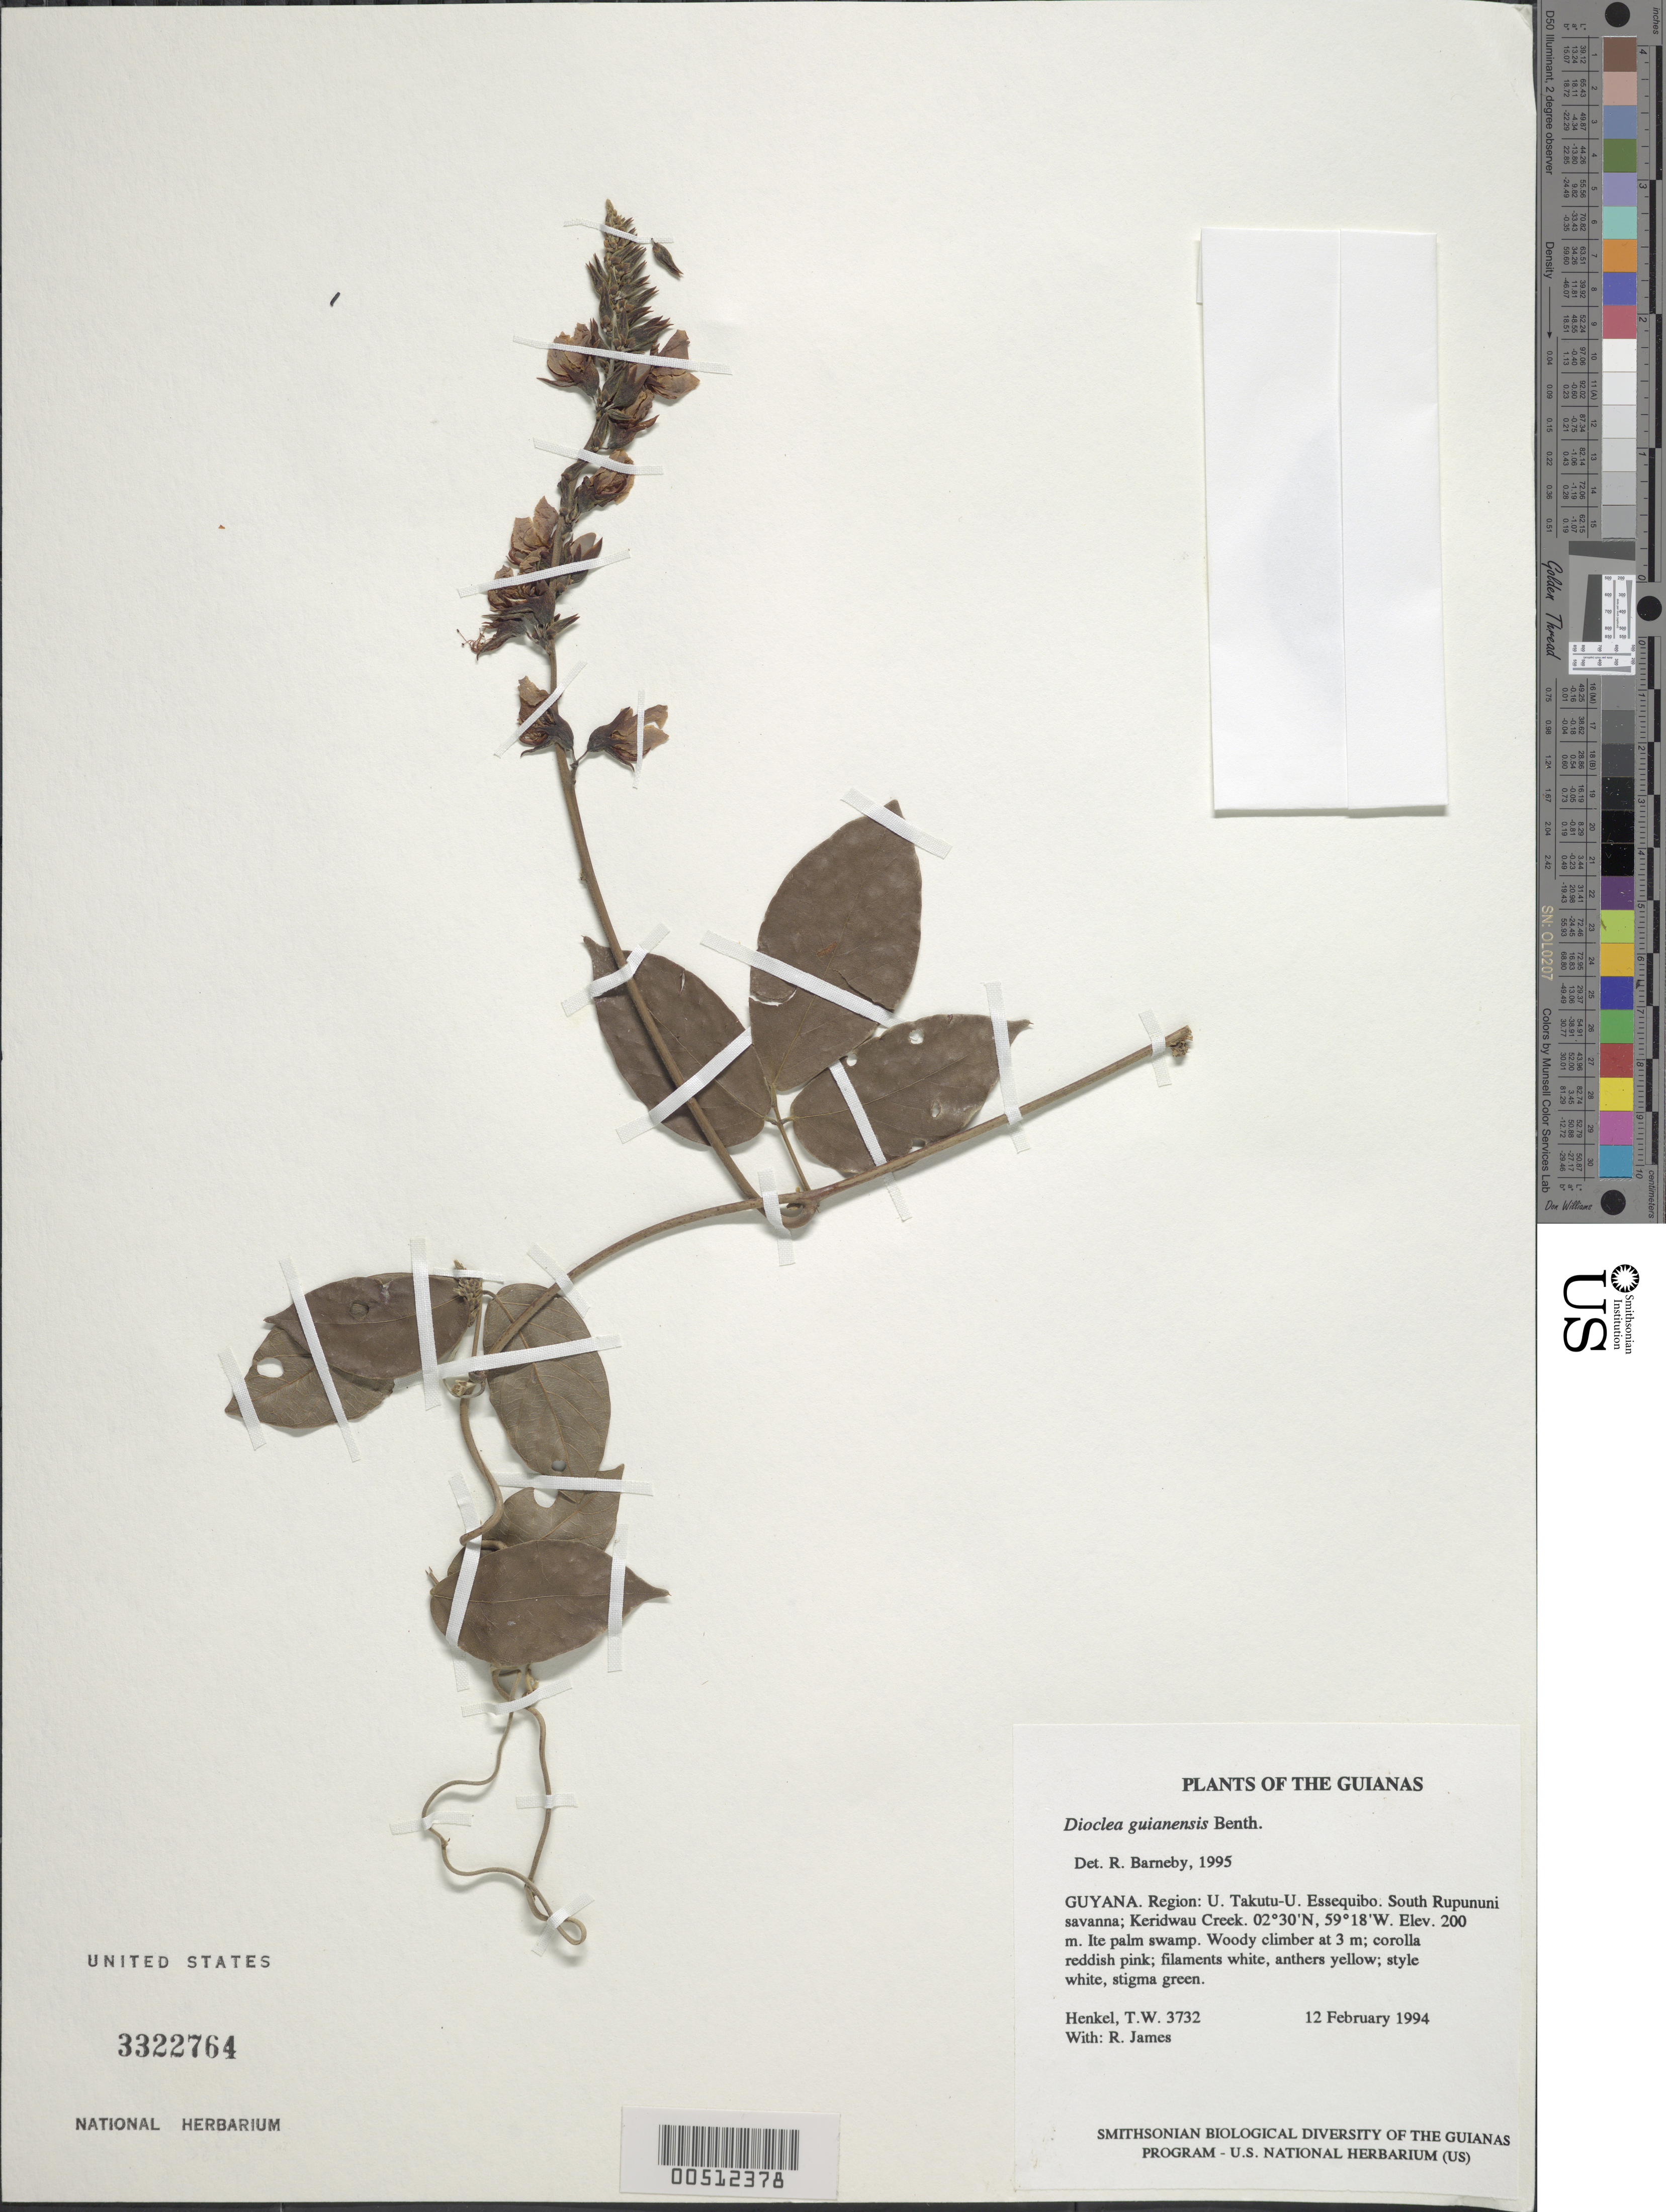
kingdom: Plantae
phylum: Tracheophyta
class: Magnoliopsida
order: Fabales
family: Fabaceae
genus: Dioclea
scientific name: Dioclea guianensis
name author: Benth.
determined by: Barneby, Rupert C., (NY)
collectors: T. Henkel & R. James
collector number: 3732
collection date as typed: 12 February 1994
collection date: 1994-02-12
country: Guyana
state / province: U. Takutu-U. Essequibo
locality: South Rupununi savanna; Keridwau Creek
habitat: Ite palm swamp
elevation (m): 200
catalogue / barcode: US 3322764